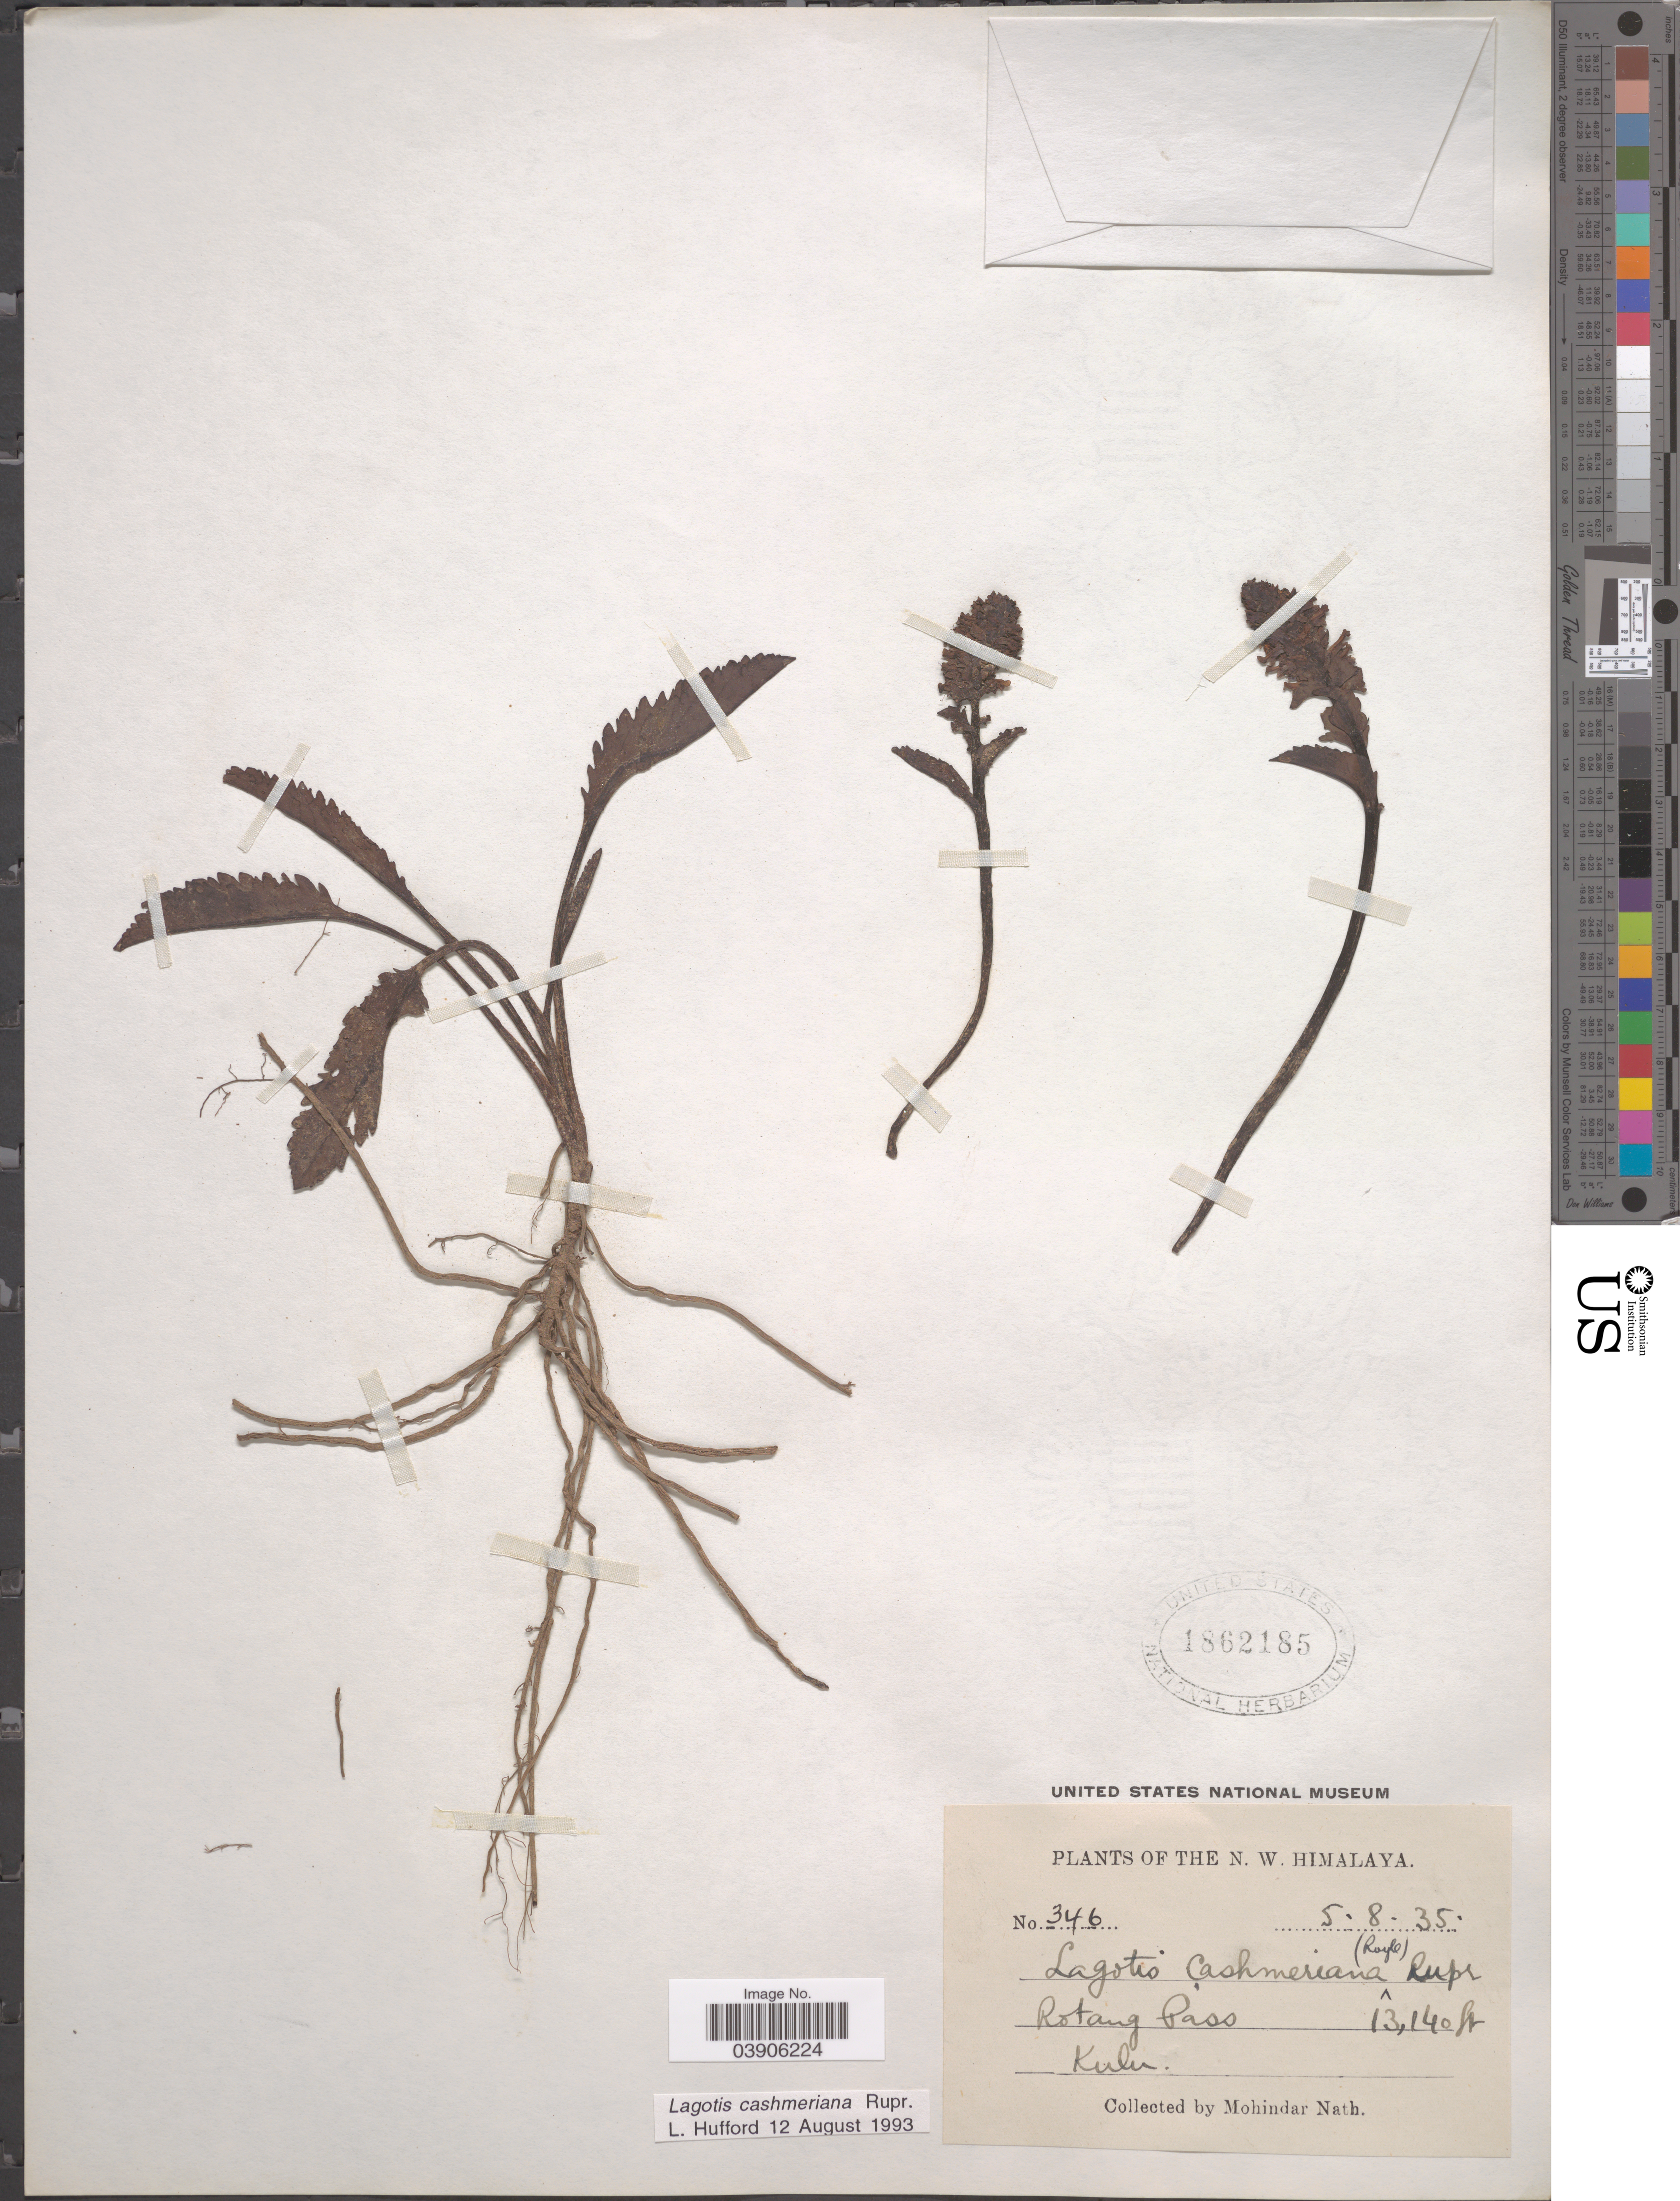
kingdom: Plantae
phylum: Tracheophyta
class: Magnoliopsida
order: Lamiales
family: Plantaginaceae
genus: Lagotis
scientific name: Lagotis cashmeriana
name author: Rupr.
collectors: M. Nath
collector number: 346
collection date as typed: Transcribed d/m/y: 5/8/35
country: India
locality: The N.W. Himalaya. Rotang Pass. Kulu.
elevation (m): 4005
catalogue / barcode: US 1862185